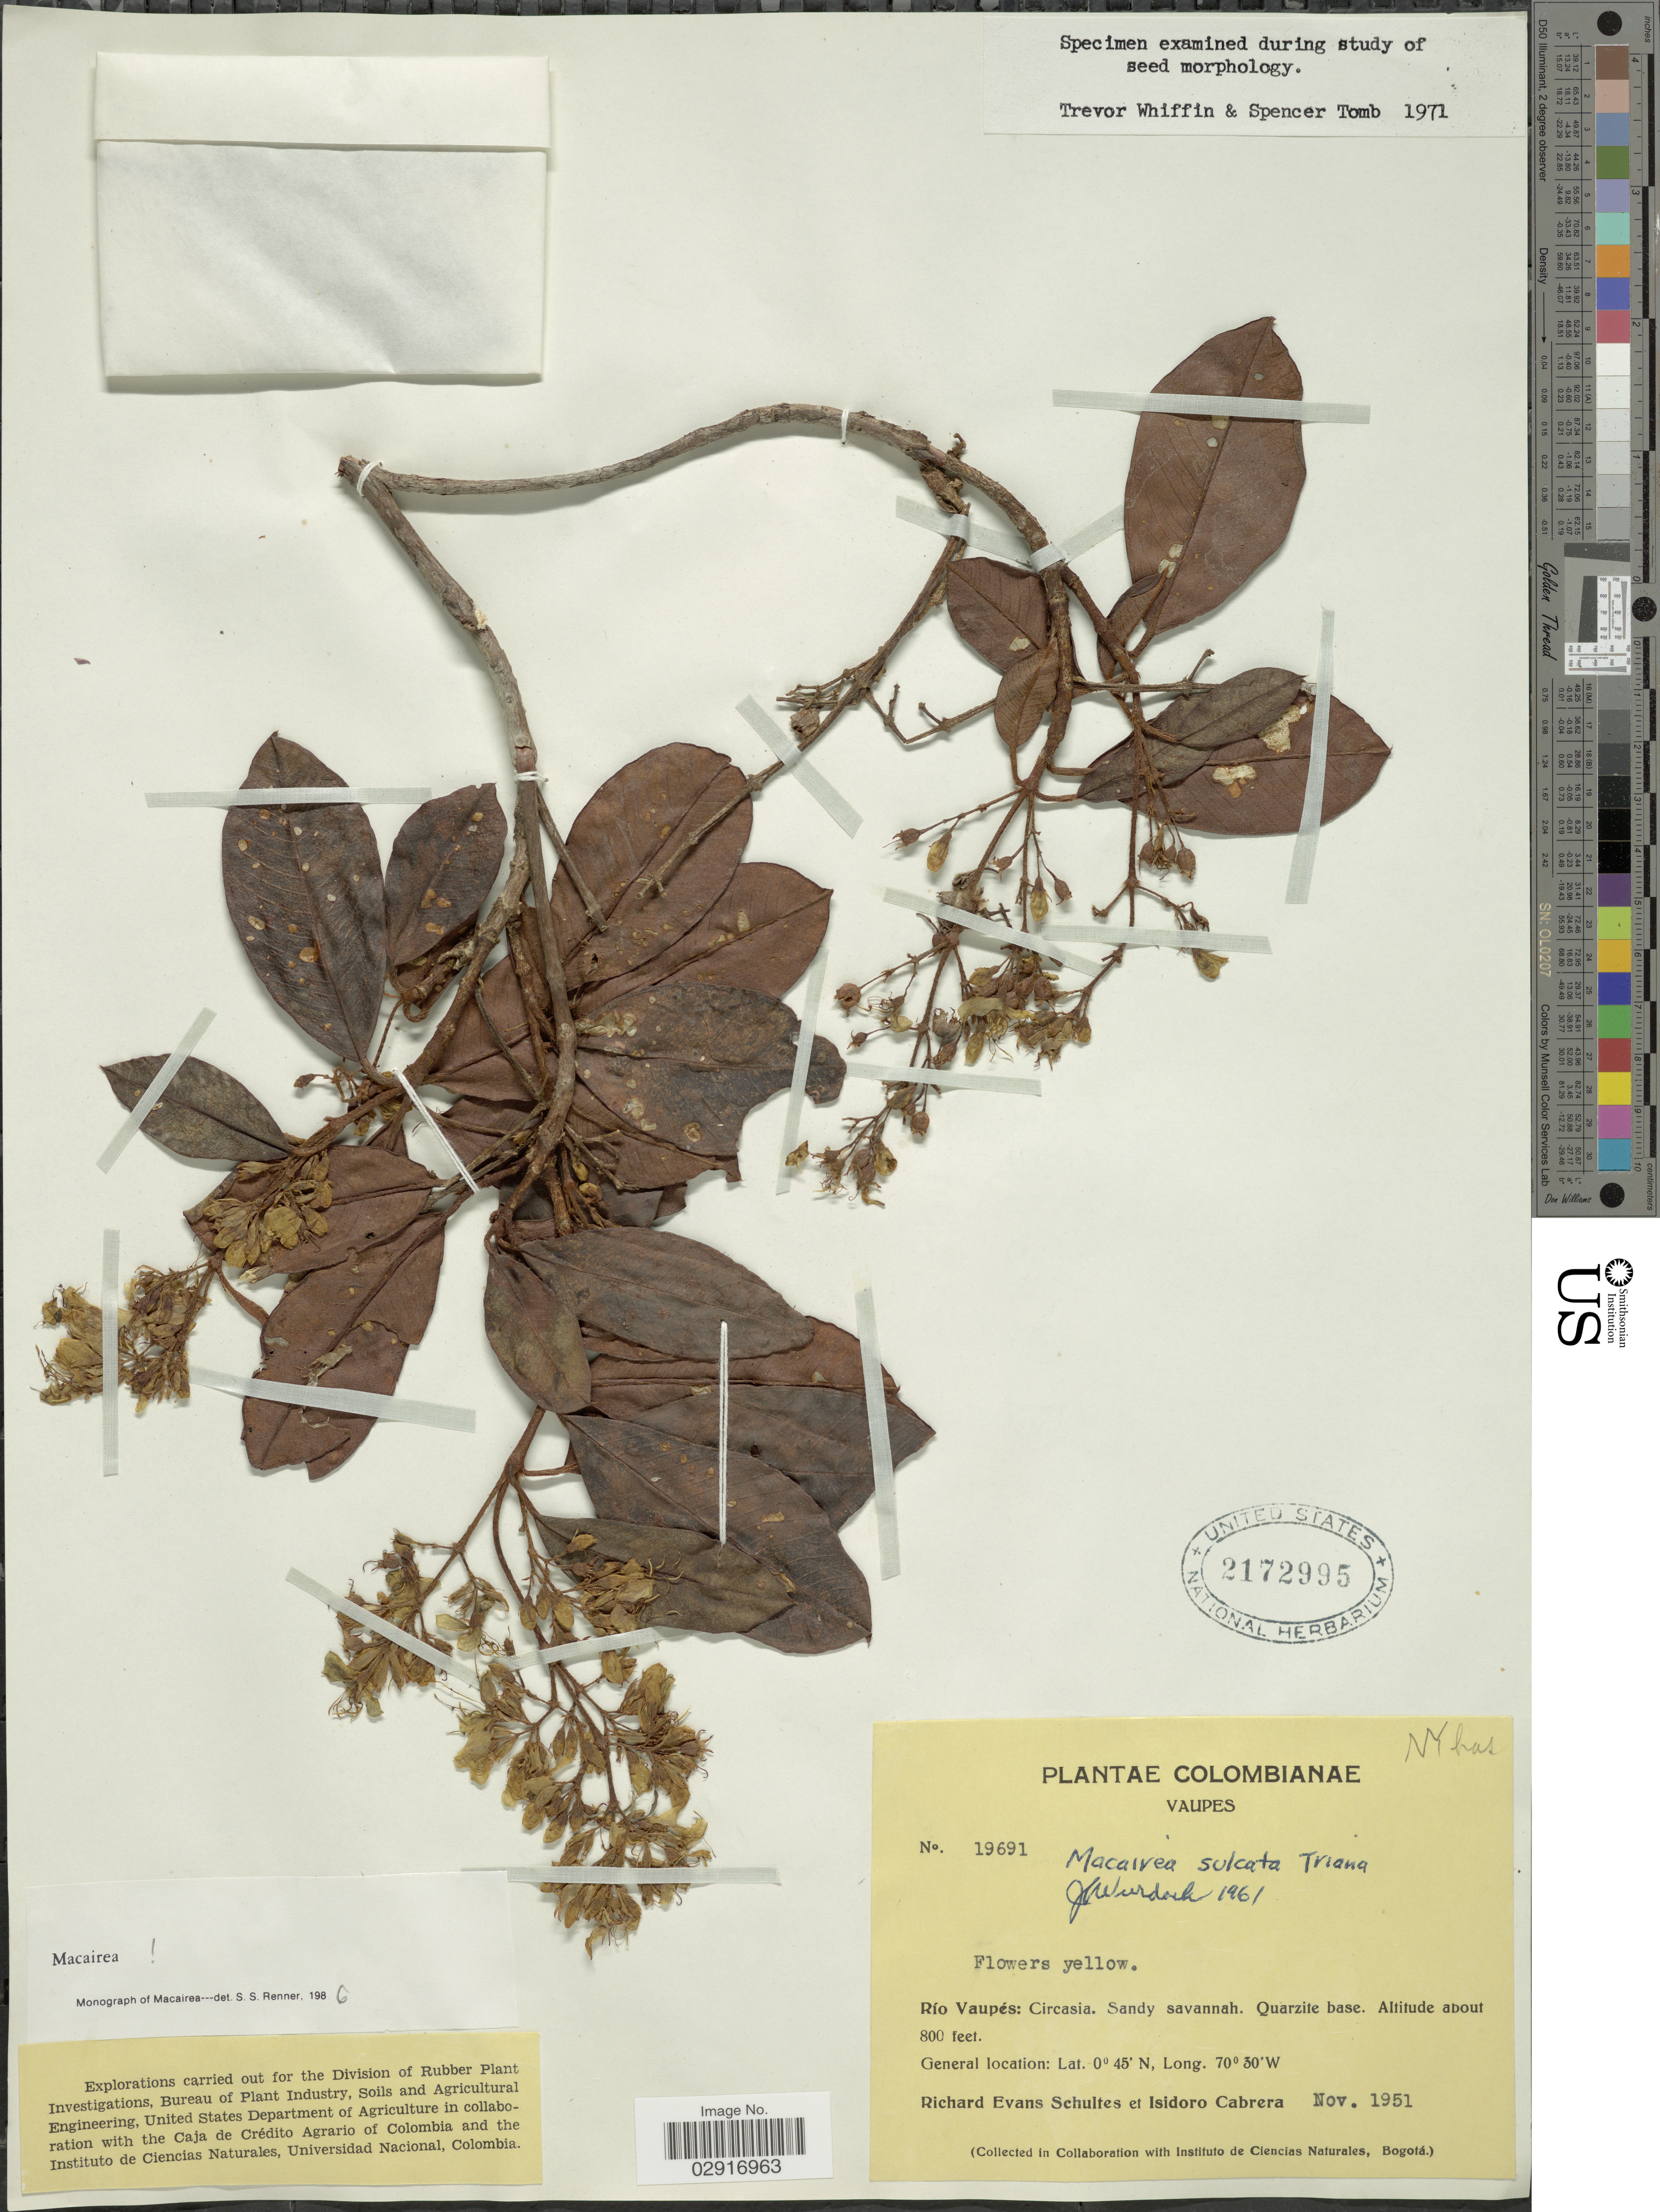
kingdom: Plantae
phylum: Tracheophyta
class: Magnoliopsida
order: Myrtales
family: Melastomataceae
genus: Macairea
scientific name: Macairea sulcata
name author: Triana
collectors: R. E. Schultes & I. Cabrera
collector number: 19691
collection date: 1951-11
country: Colombia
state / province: Vaupés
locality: Río Vaupés: Circasia.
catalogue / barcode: US 2172995